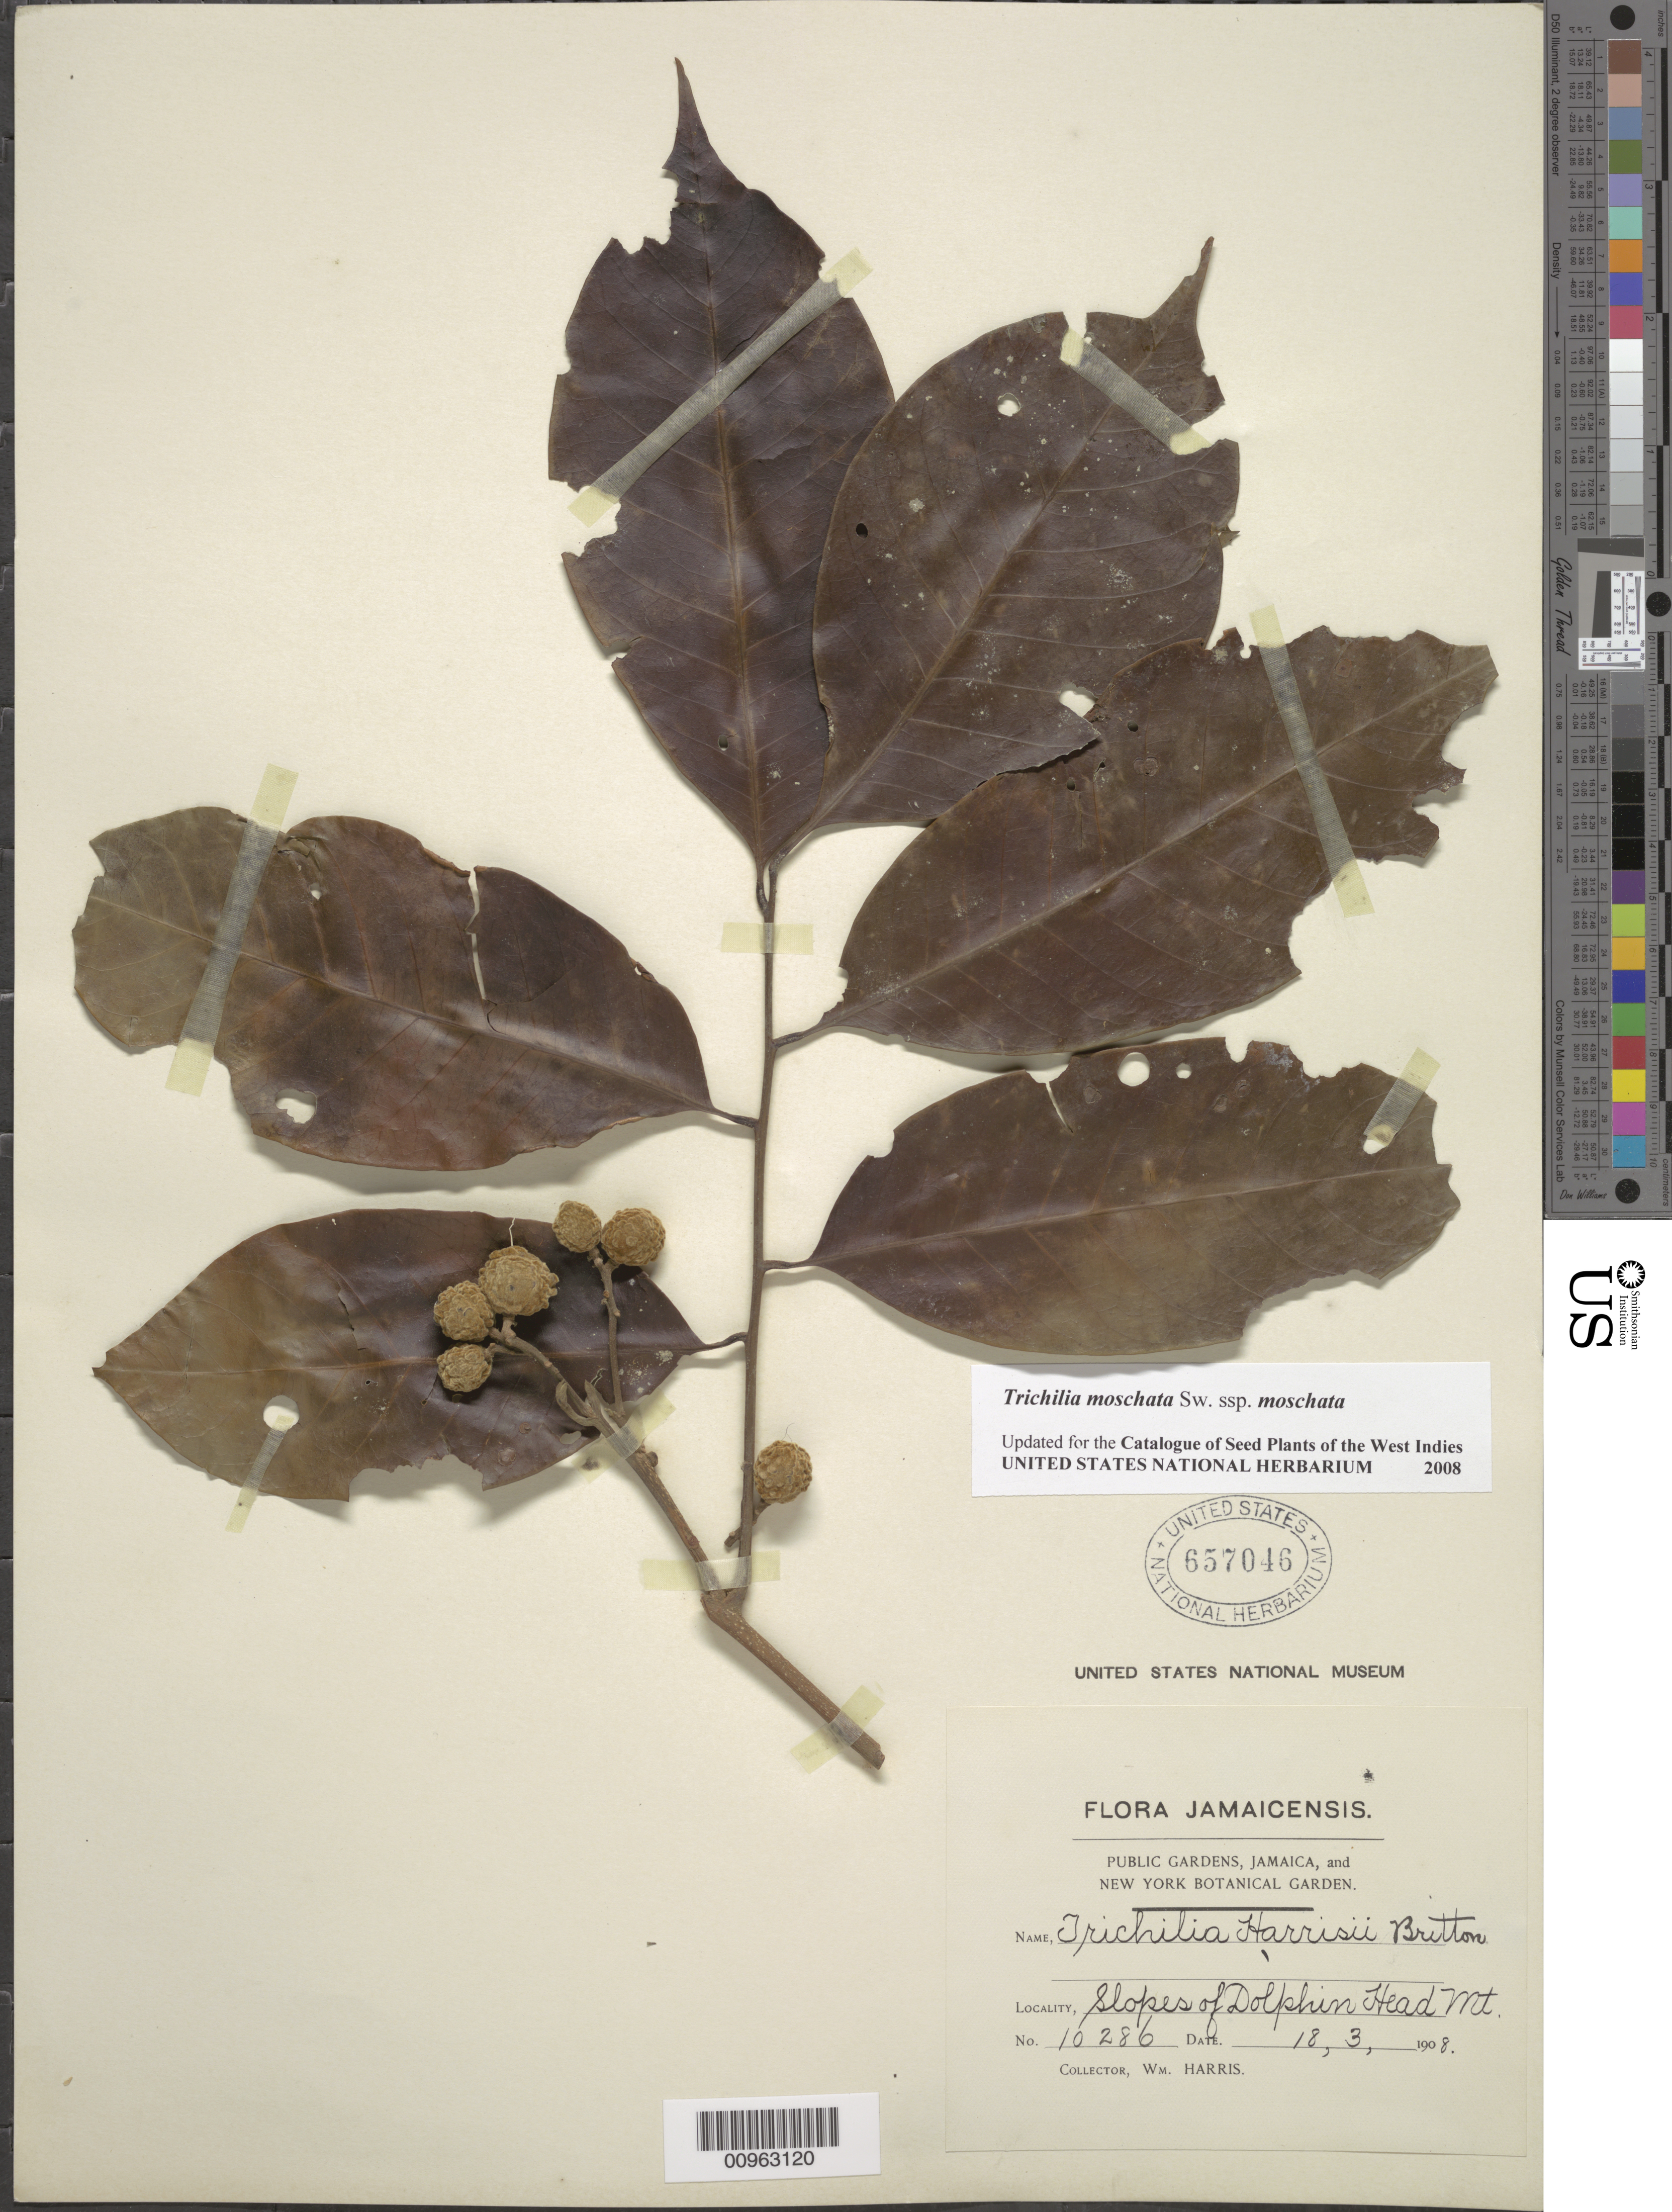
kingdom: Plantae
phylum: Tracheophyta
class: Magnoliopsida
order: Sapindales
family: Meliaceae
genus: Trichilia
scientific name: Trichilia moschata subsp. moschata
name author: Sw.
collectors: W. H. Harris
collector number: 10286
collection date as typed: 18 Mar 1908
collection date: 1908-03-18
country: Jamaica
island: Jamaica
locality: Slopes of Dolphin Head Mt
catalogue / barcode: US 657046